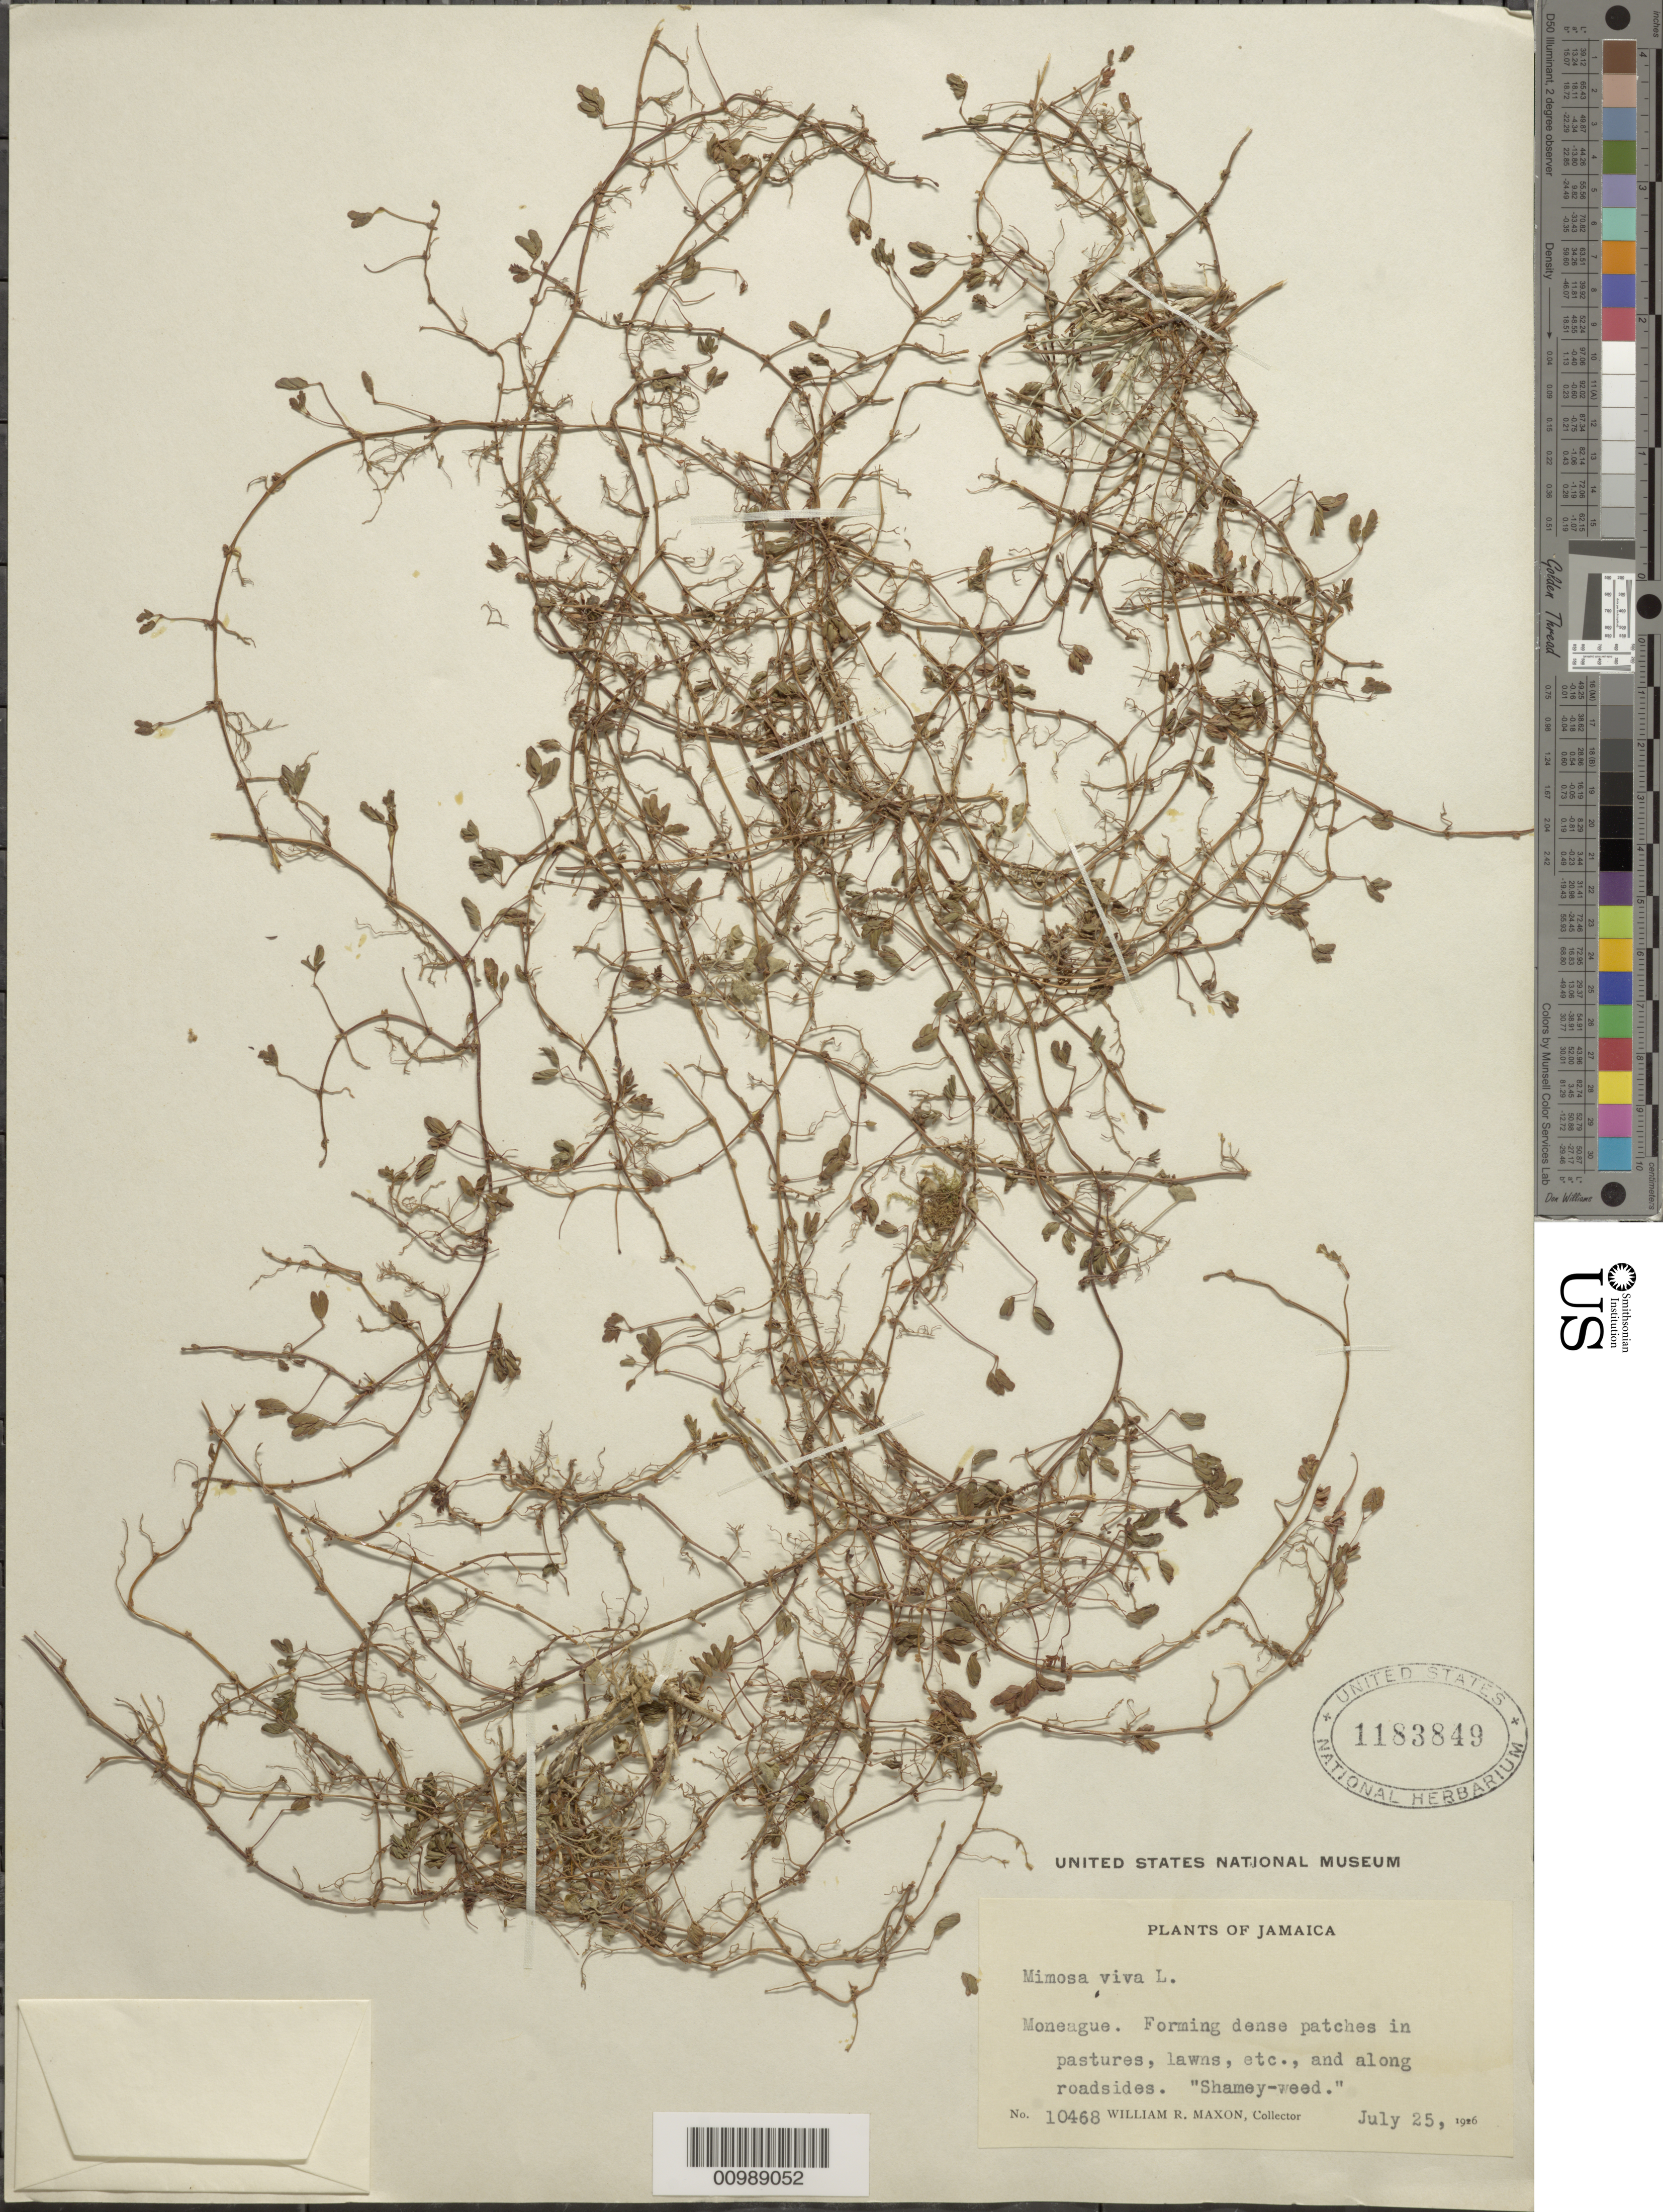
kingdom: Plantae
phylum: Tracheophyta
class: Magnoliopsida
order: Fabales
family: Fabaceae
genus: Mimosa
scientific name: Mimosa viva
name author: L.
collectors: W. R. Maxon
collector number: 10468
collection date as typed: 25 Jul 1926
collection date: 1926-07-25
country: Jamaica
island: Jamaica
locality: Moneague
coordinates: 0 N, 0 E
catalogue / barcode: US 1183849